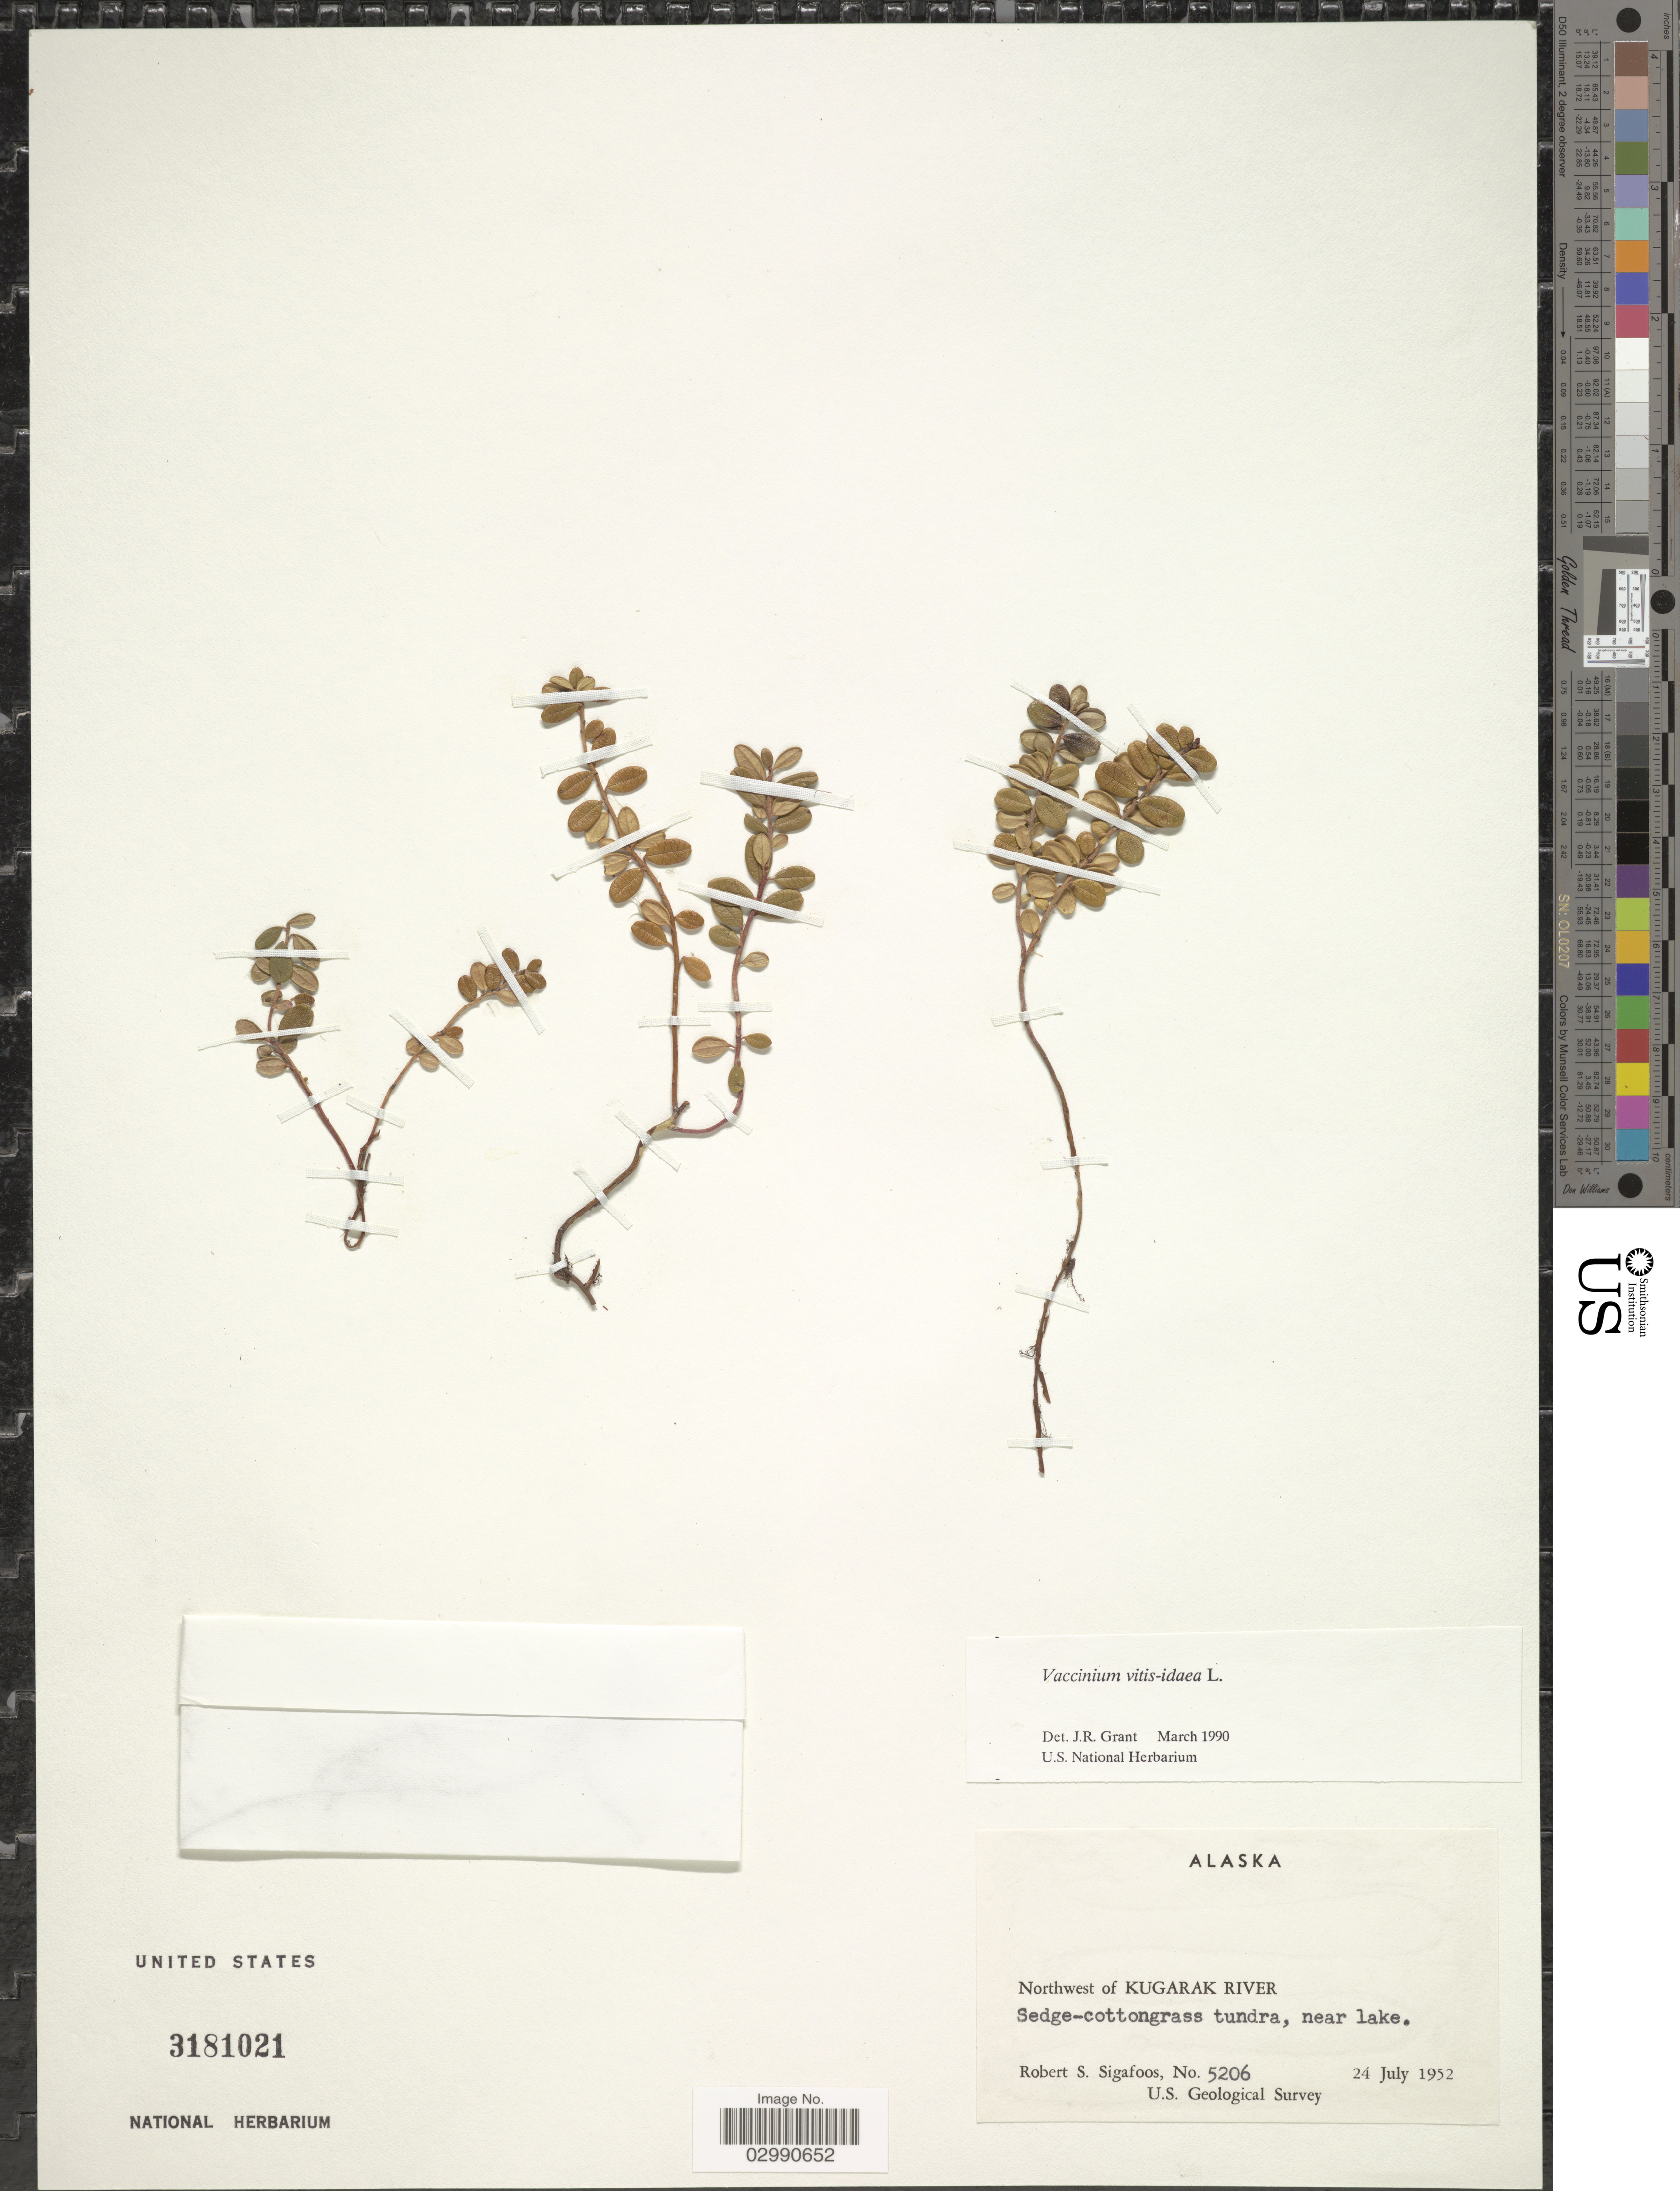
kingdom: Plantae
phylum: Tracheophyta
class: Magnoliopsida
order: Ericales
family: Ericaceae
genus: Vaccinium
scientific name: Vaccinium vitis-idaea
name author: L.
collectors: R. Sigafoos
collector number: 5206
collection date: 1952-07-24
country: United States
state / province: Alaska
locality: Northwest of Kugarak River, near Lake.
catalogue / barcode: US 3181021